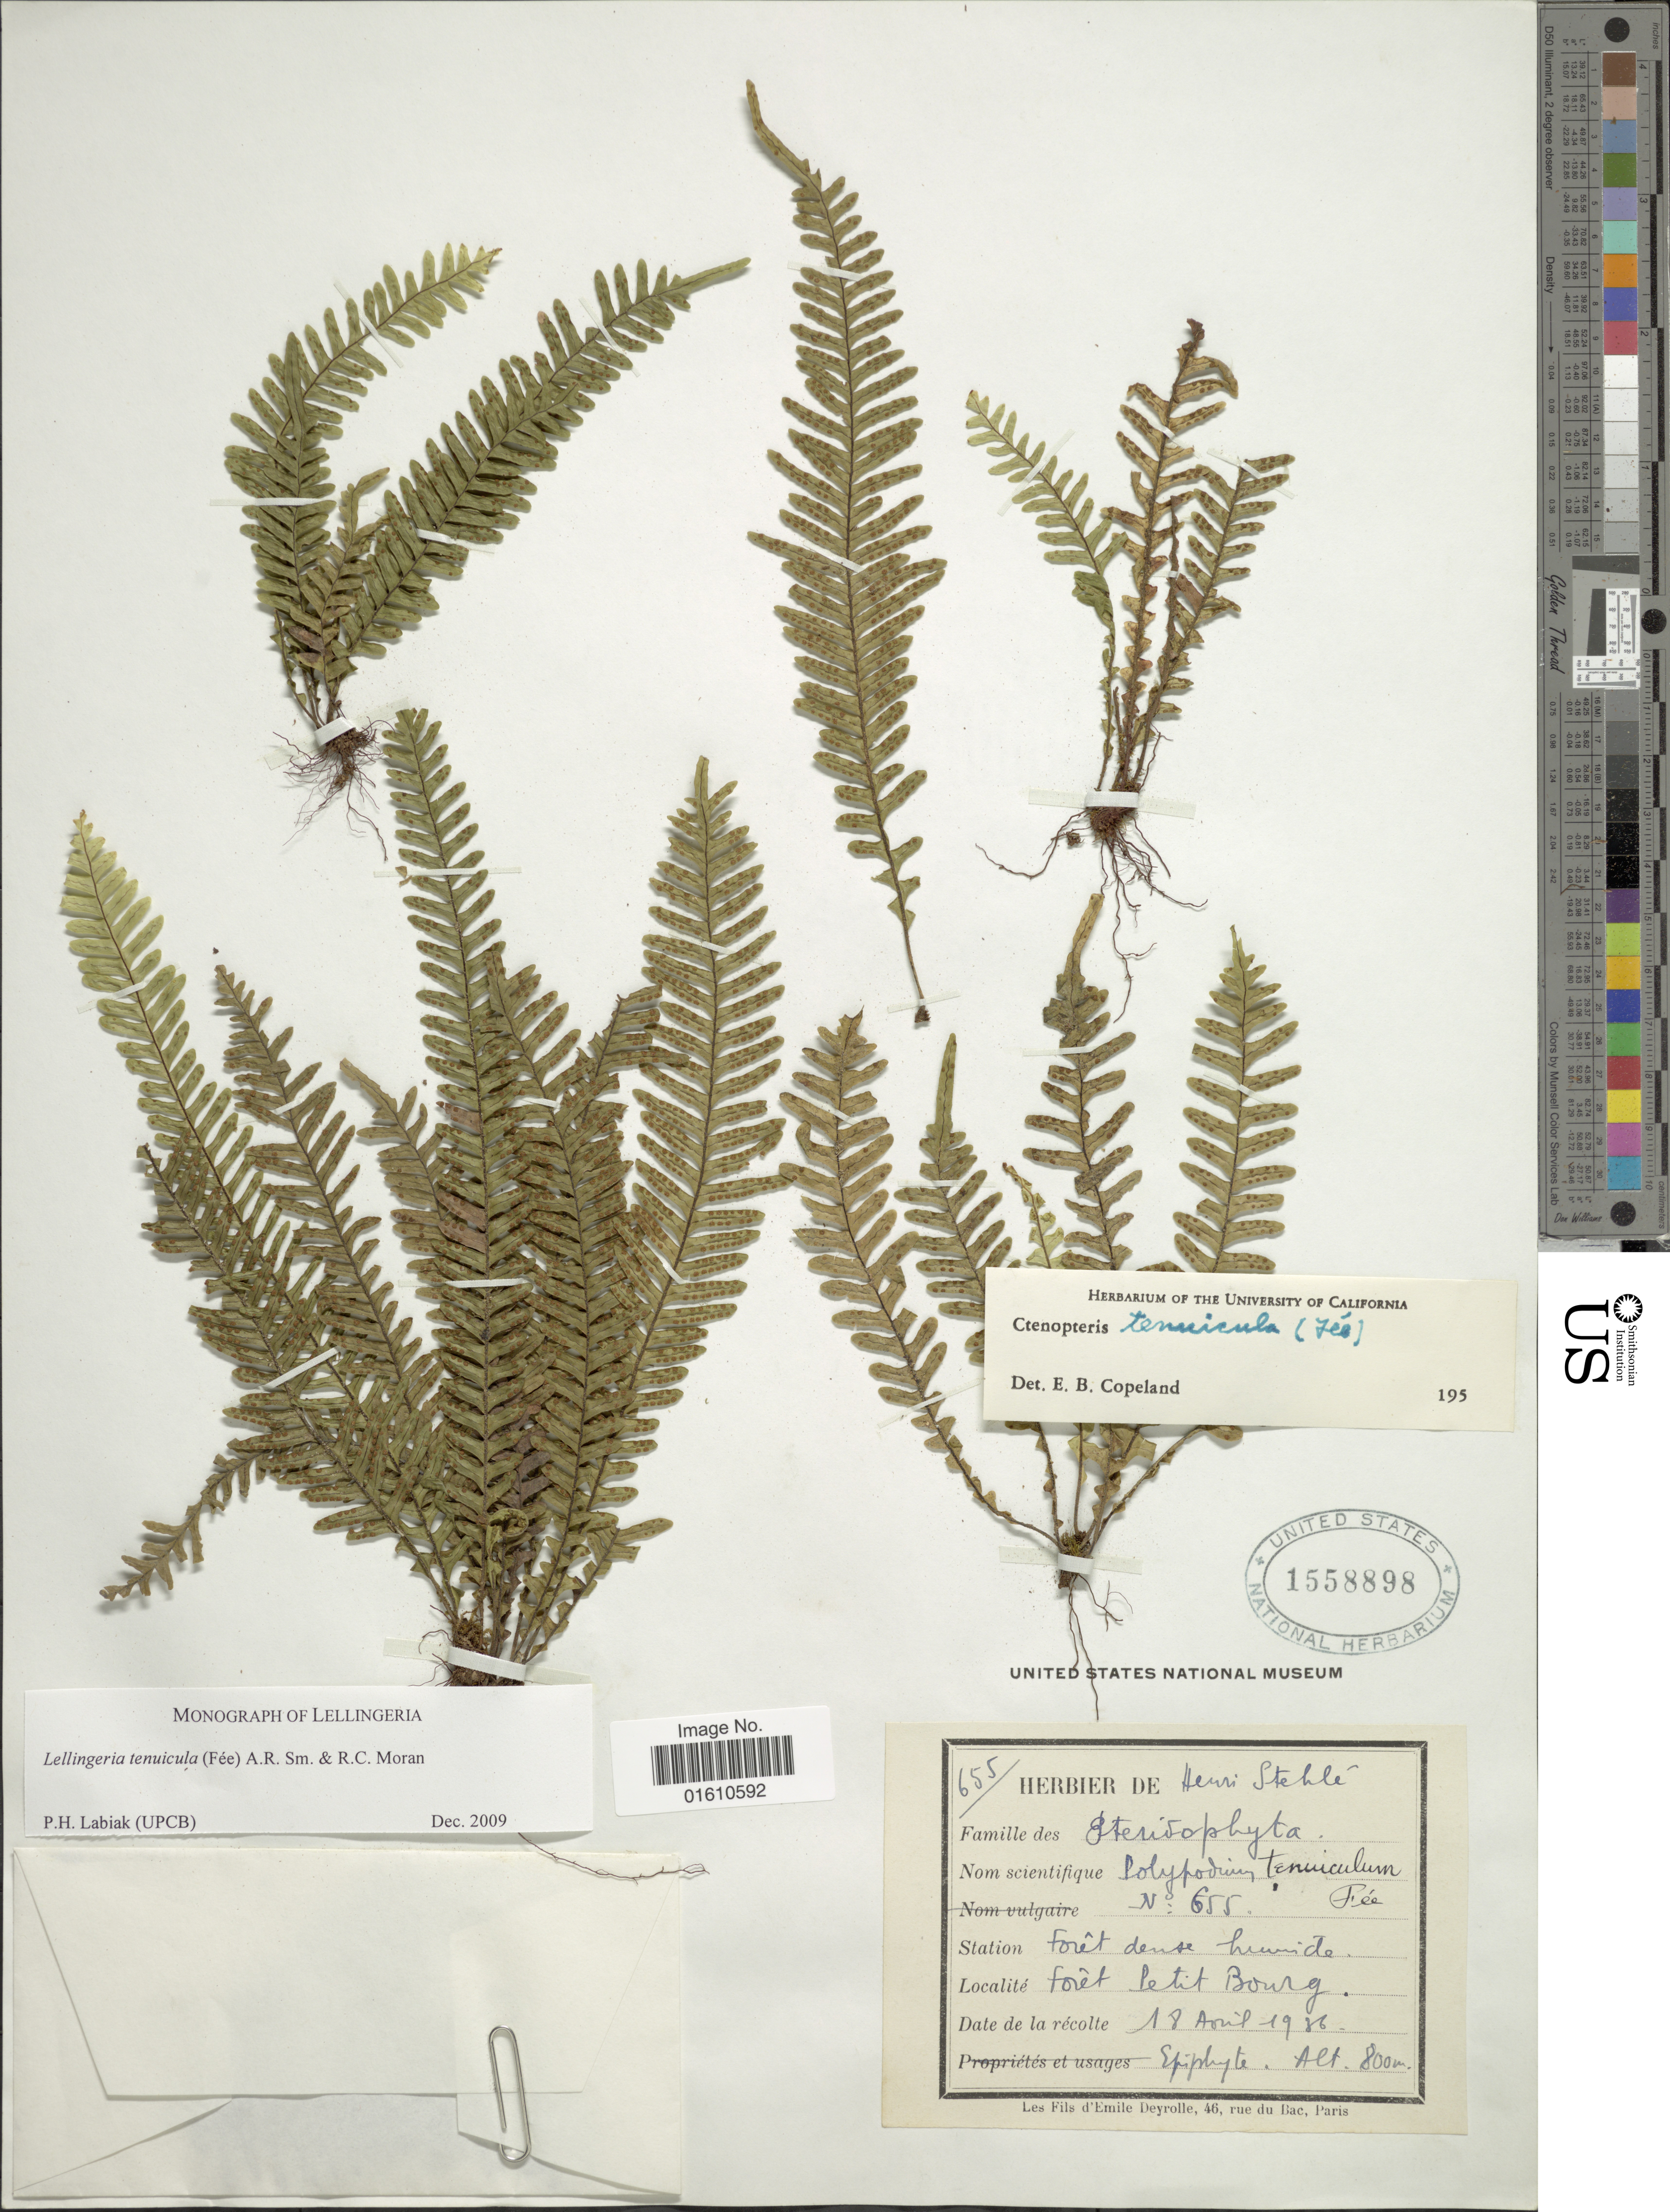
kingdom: Plantae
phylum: Tracheophyta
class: Polypodiopsida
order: Polypodiales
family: Polypodiaceae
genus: Lellingeria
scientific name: Lellingeria tenuicula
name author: (Fée) A.R. Sm. & R.C. Moran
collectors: ex herb. H. Stehlé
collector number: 655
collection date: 1936-04-18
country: Guadeloupe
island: Leeward Is.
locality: Forêt Petit Bourg.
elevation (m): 800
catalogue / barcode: US 1558898